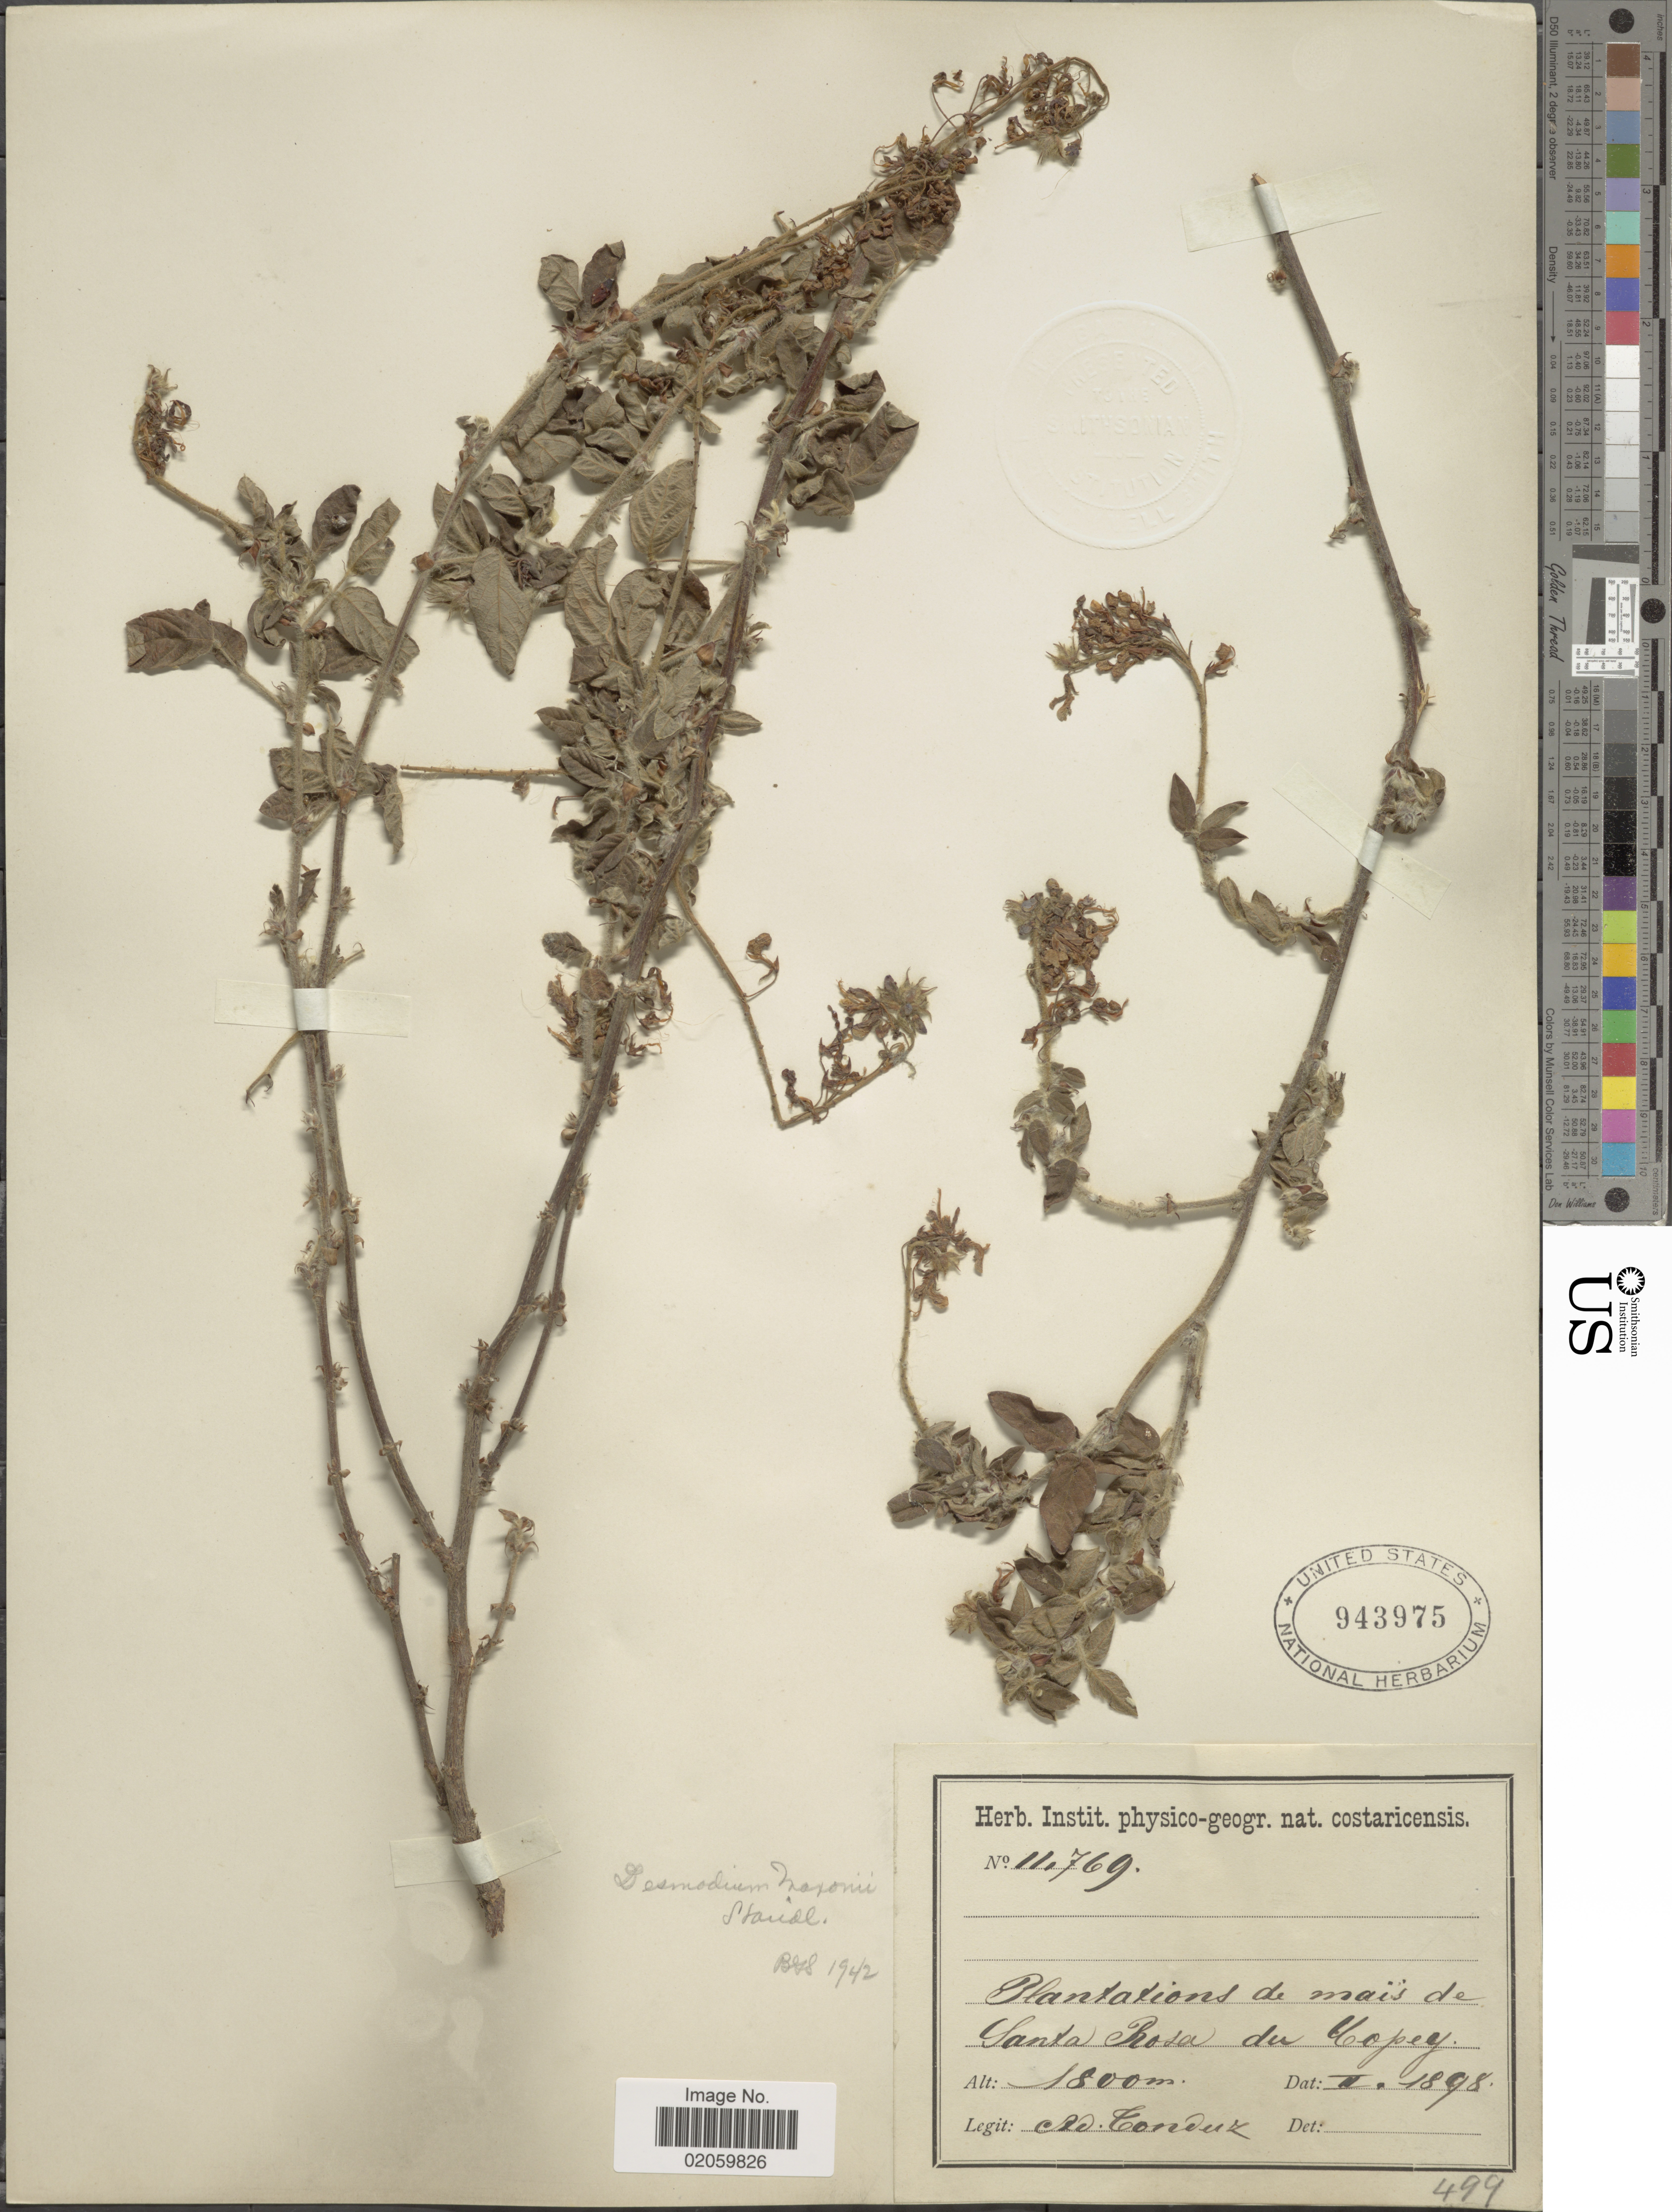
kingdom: Plantae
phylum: Tracheophyta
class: Magnoliopsida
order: Fabales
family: Fabaceae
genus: Desmodium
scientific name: Desmodium maxonii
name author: (Standl.) Standl.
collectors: A. Tonduz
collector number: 11769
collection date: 1898-02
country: Costa Rica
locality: Plantations de mais de Santa Rosa du Copey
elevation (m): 1800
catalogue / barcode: US 943975